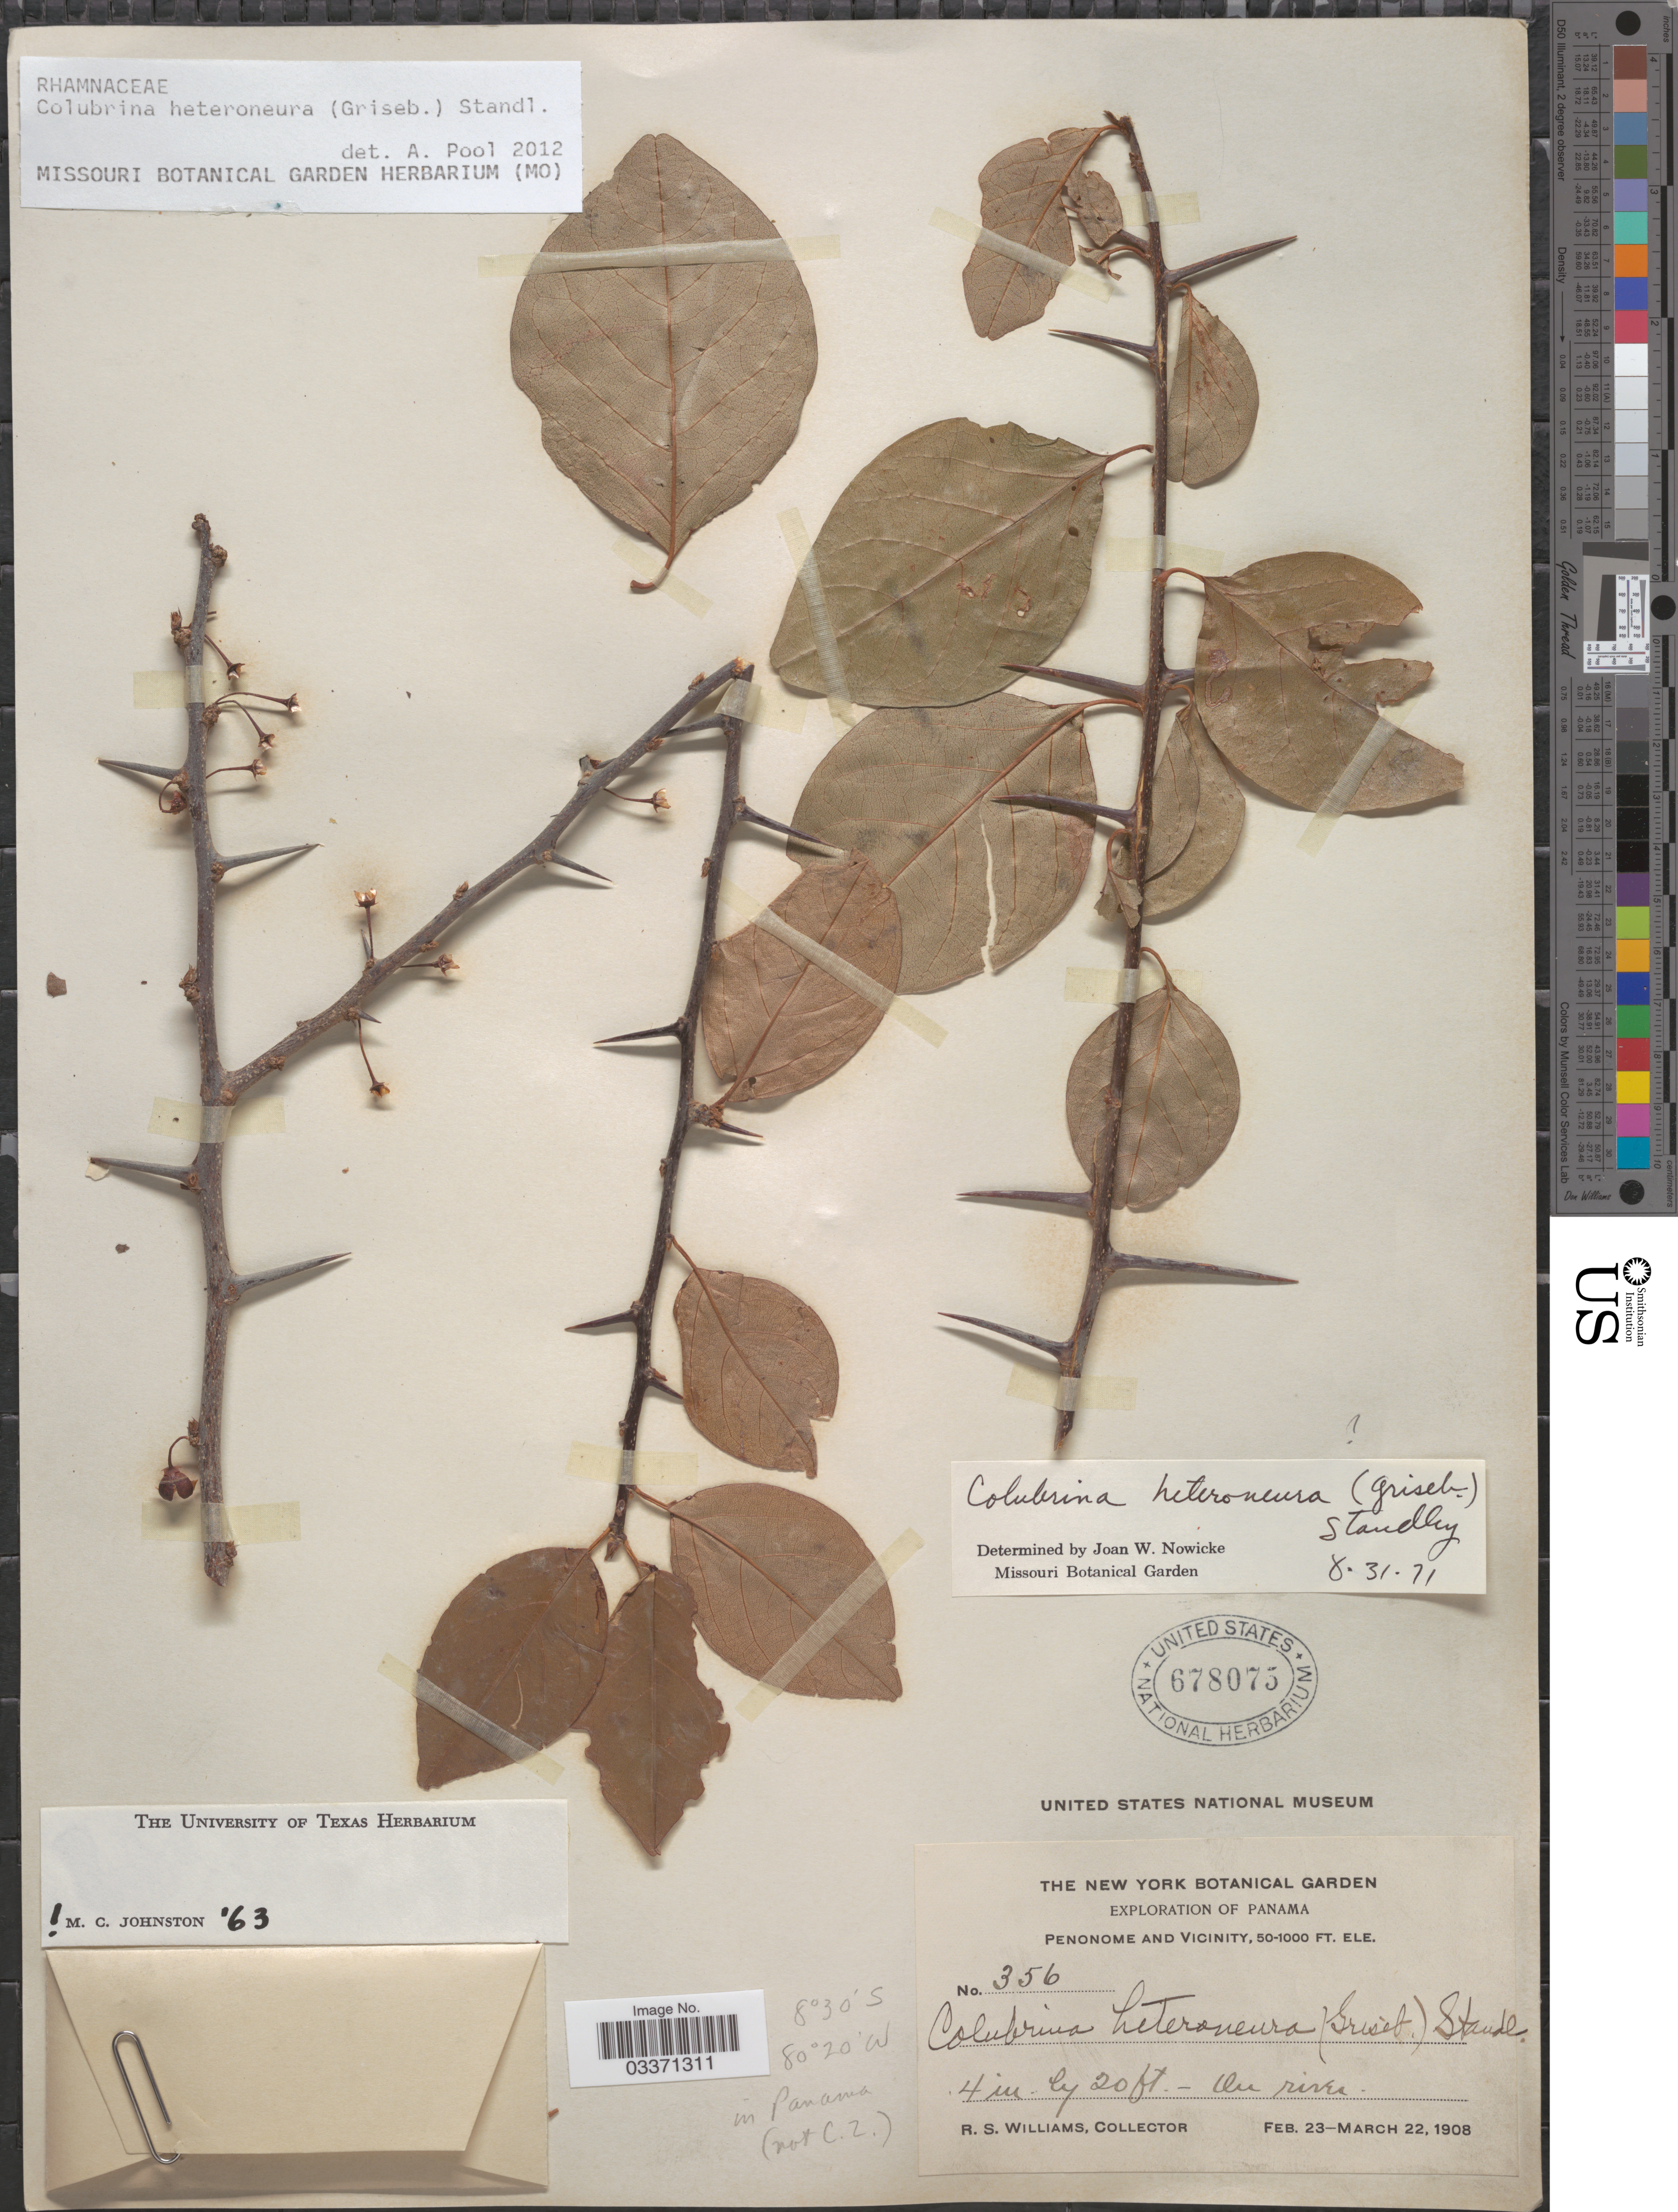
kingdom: Plantae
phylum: Tracheophyta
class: Magnoliopsida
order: Rosales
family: Rhamnaceae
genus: Colubrina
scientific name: Colubrina heteroneura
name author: (Griseb.) Standl.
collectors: R. S. Williams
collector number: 356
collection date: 1908-02-23/1908-03-22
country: Panama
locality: Penomone and Vicinity. Ilu river.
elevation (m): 15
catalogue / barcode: US 678075